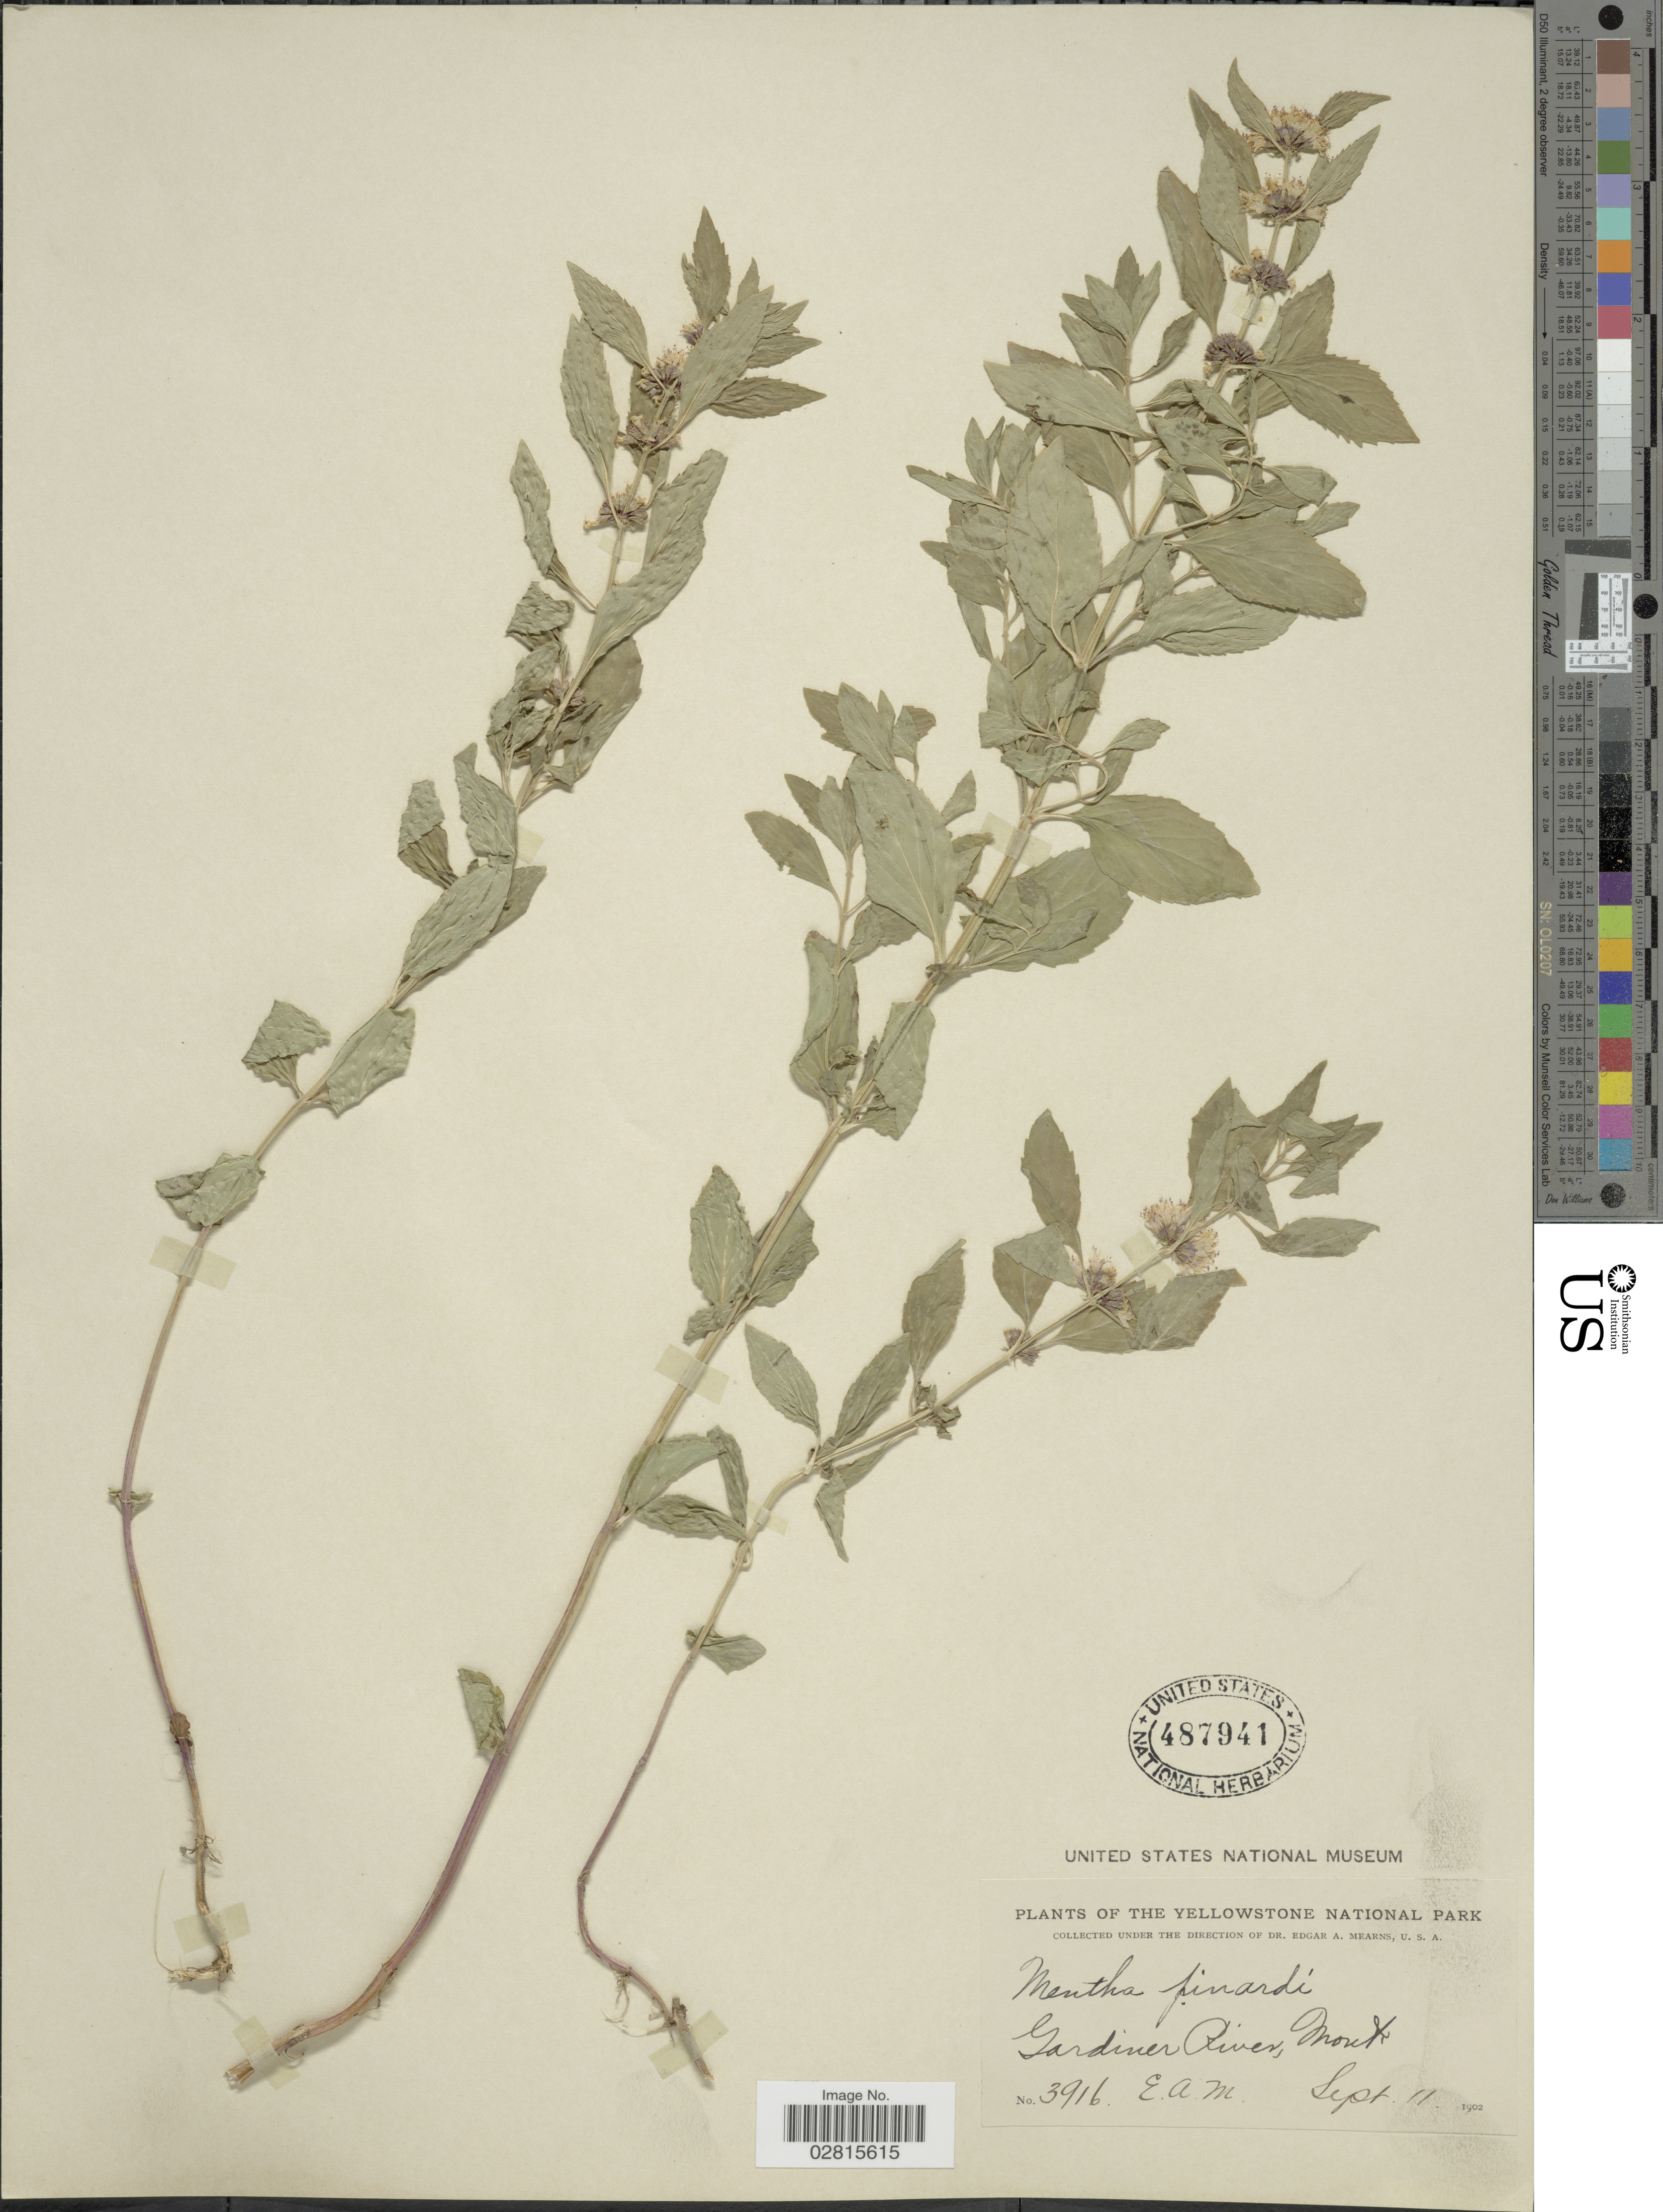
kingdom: Plantae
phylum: Tracheophyta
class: Magnoliopsida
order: Lamiales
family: Lamiaceae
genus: Mentha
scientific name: Mentha penardii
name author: (Briq.) Rydb.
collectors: E. A. Mearns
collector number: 3916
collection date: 1902-09-11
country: United States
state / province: Montana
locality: Yellowstone National Park, Gardiner River, Mont.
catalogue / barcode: US 487941